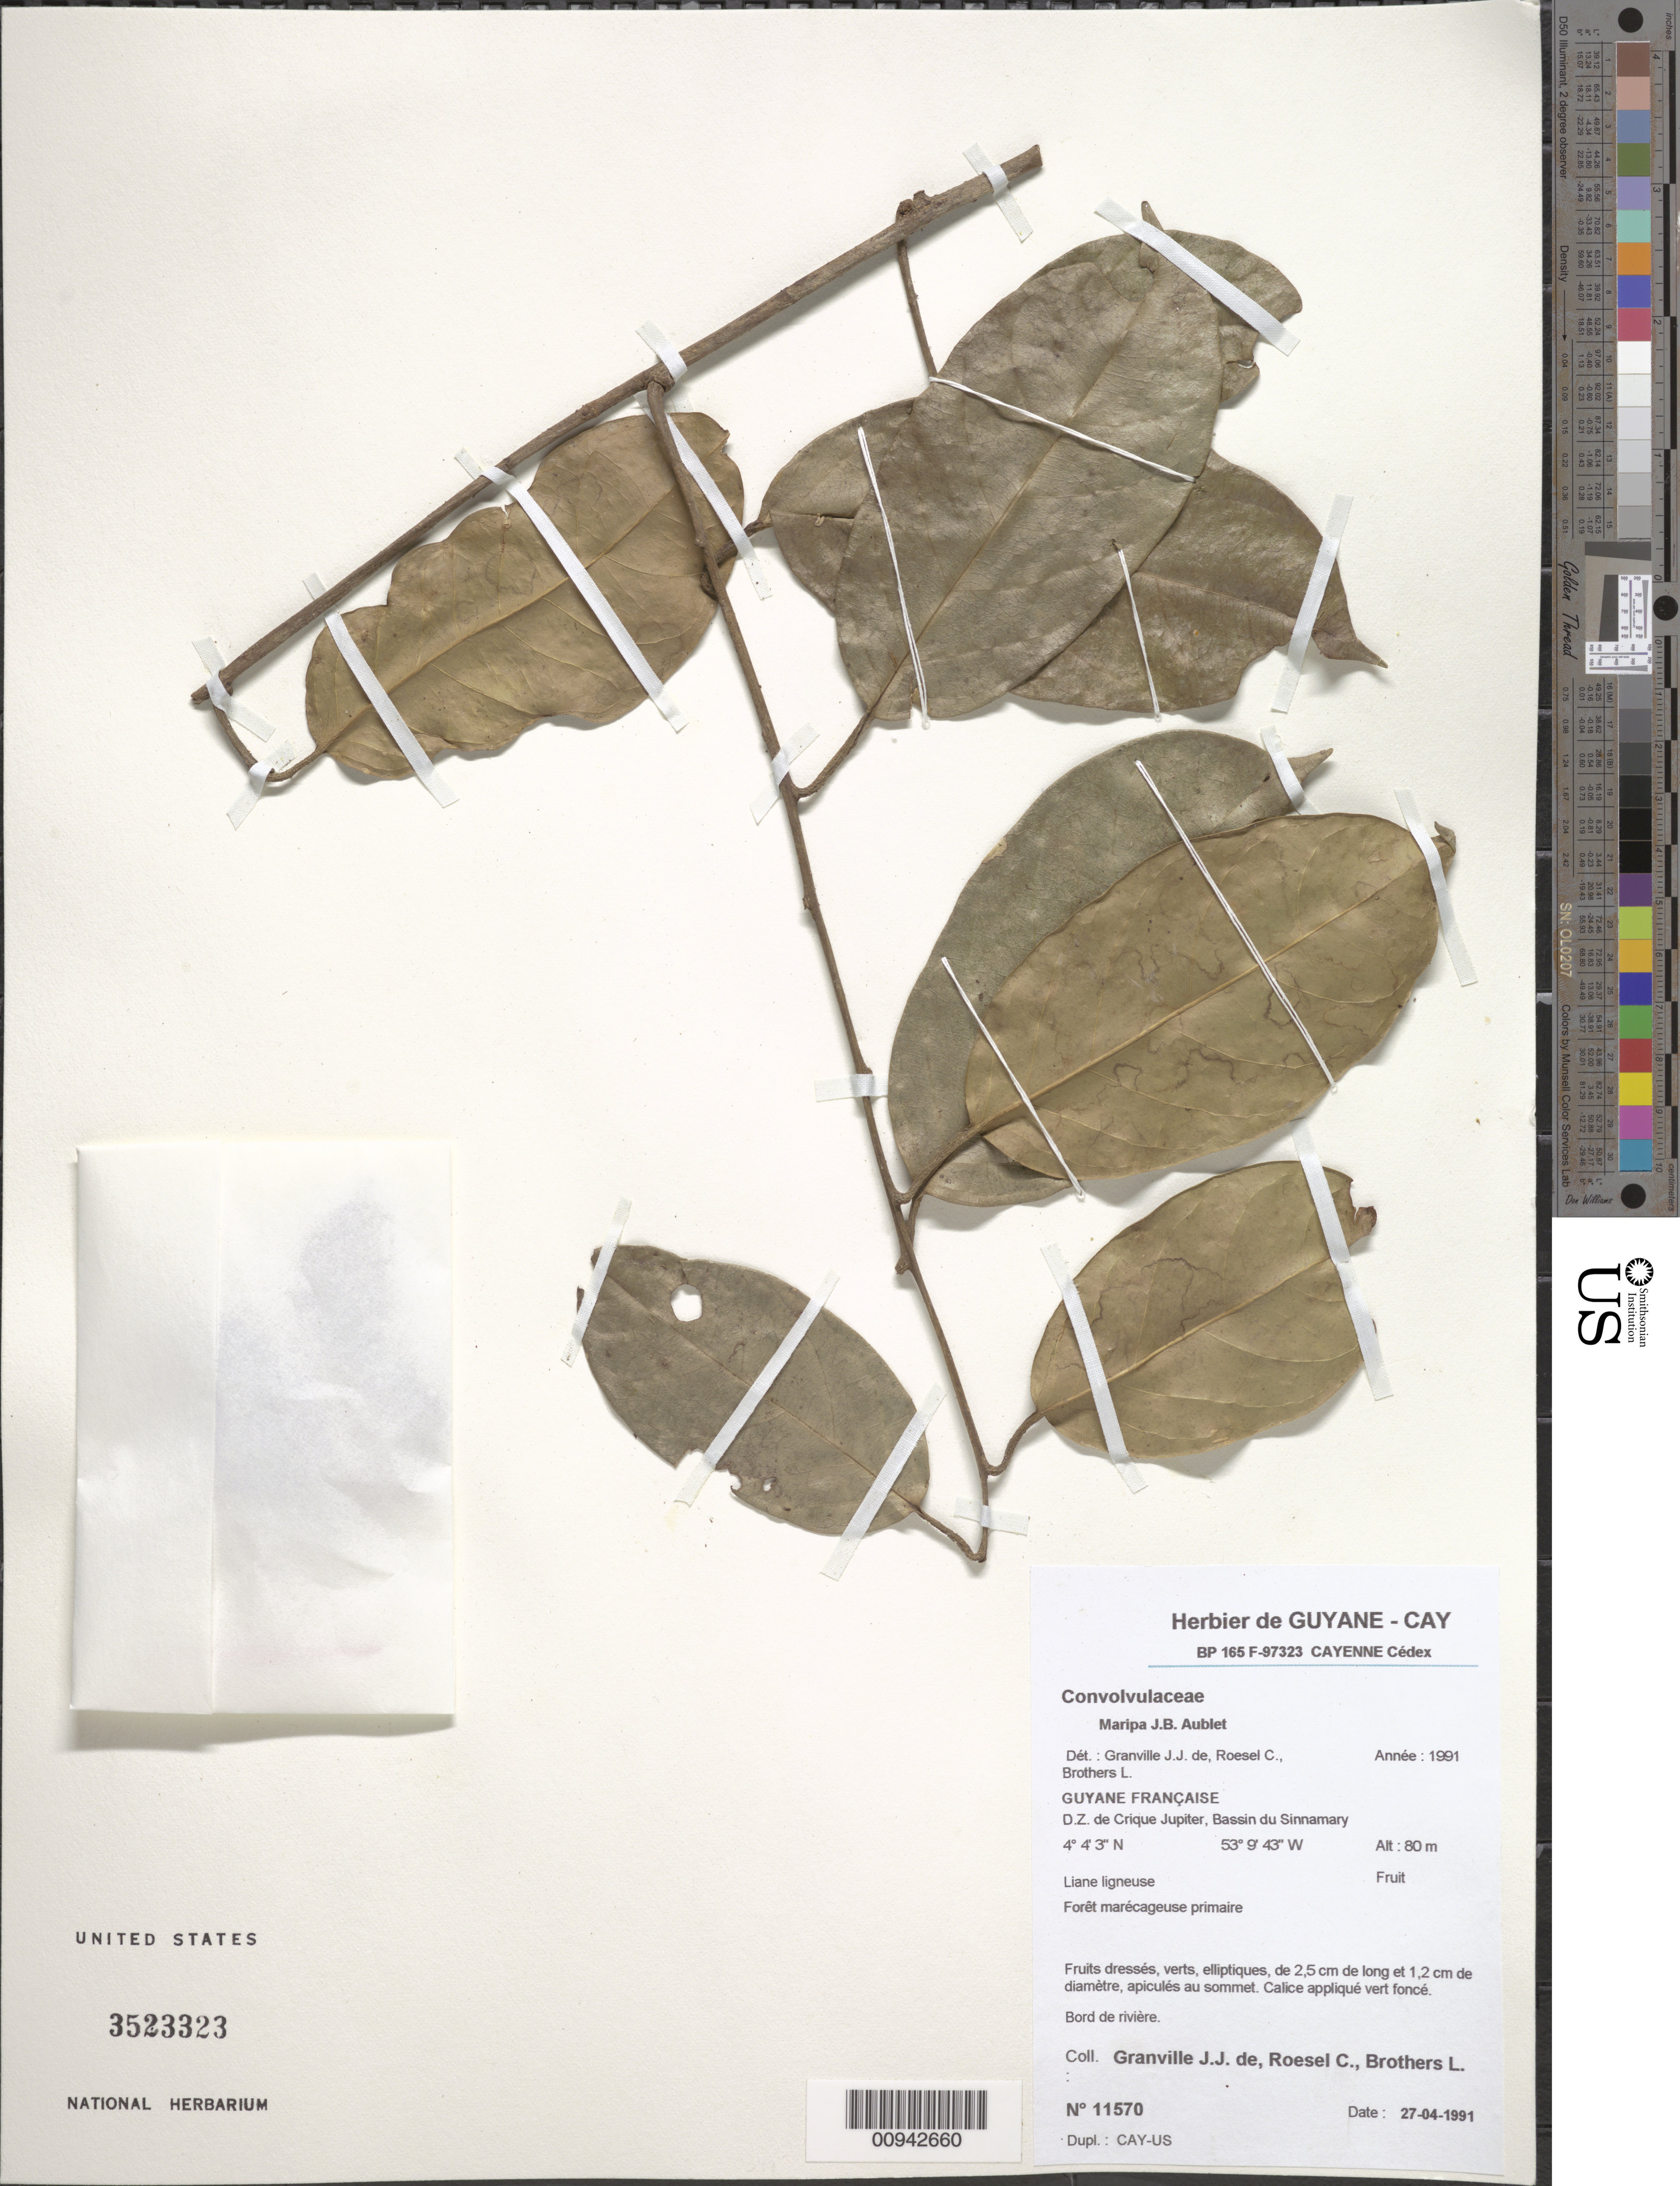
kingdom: Plantae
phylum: Tracheophyta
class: Magnoliopsida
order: Solanales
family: Convolvulaceae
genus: Maripa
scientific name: Maripa sp.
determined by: Granville, J. J.; Roesel, C. S.; Brothers, Leslie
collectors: J.-J. de Granville, C. S. Roesel & L. Brothers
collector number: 11570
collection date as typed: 27-Apr-91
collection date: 1991-04-27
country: French Guiana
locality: D.Z. de Crique Jupiter, Bassin du Sinnamary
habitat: Foret marecageuse primaire. Bord de riviere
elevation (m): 80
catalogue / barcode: US 3523323